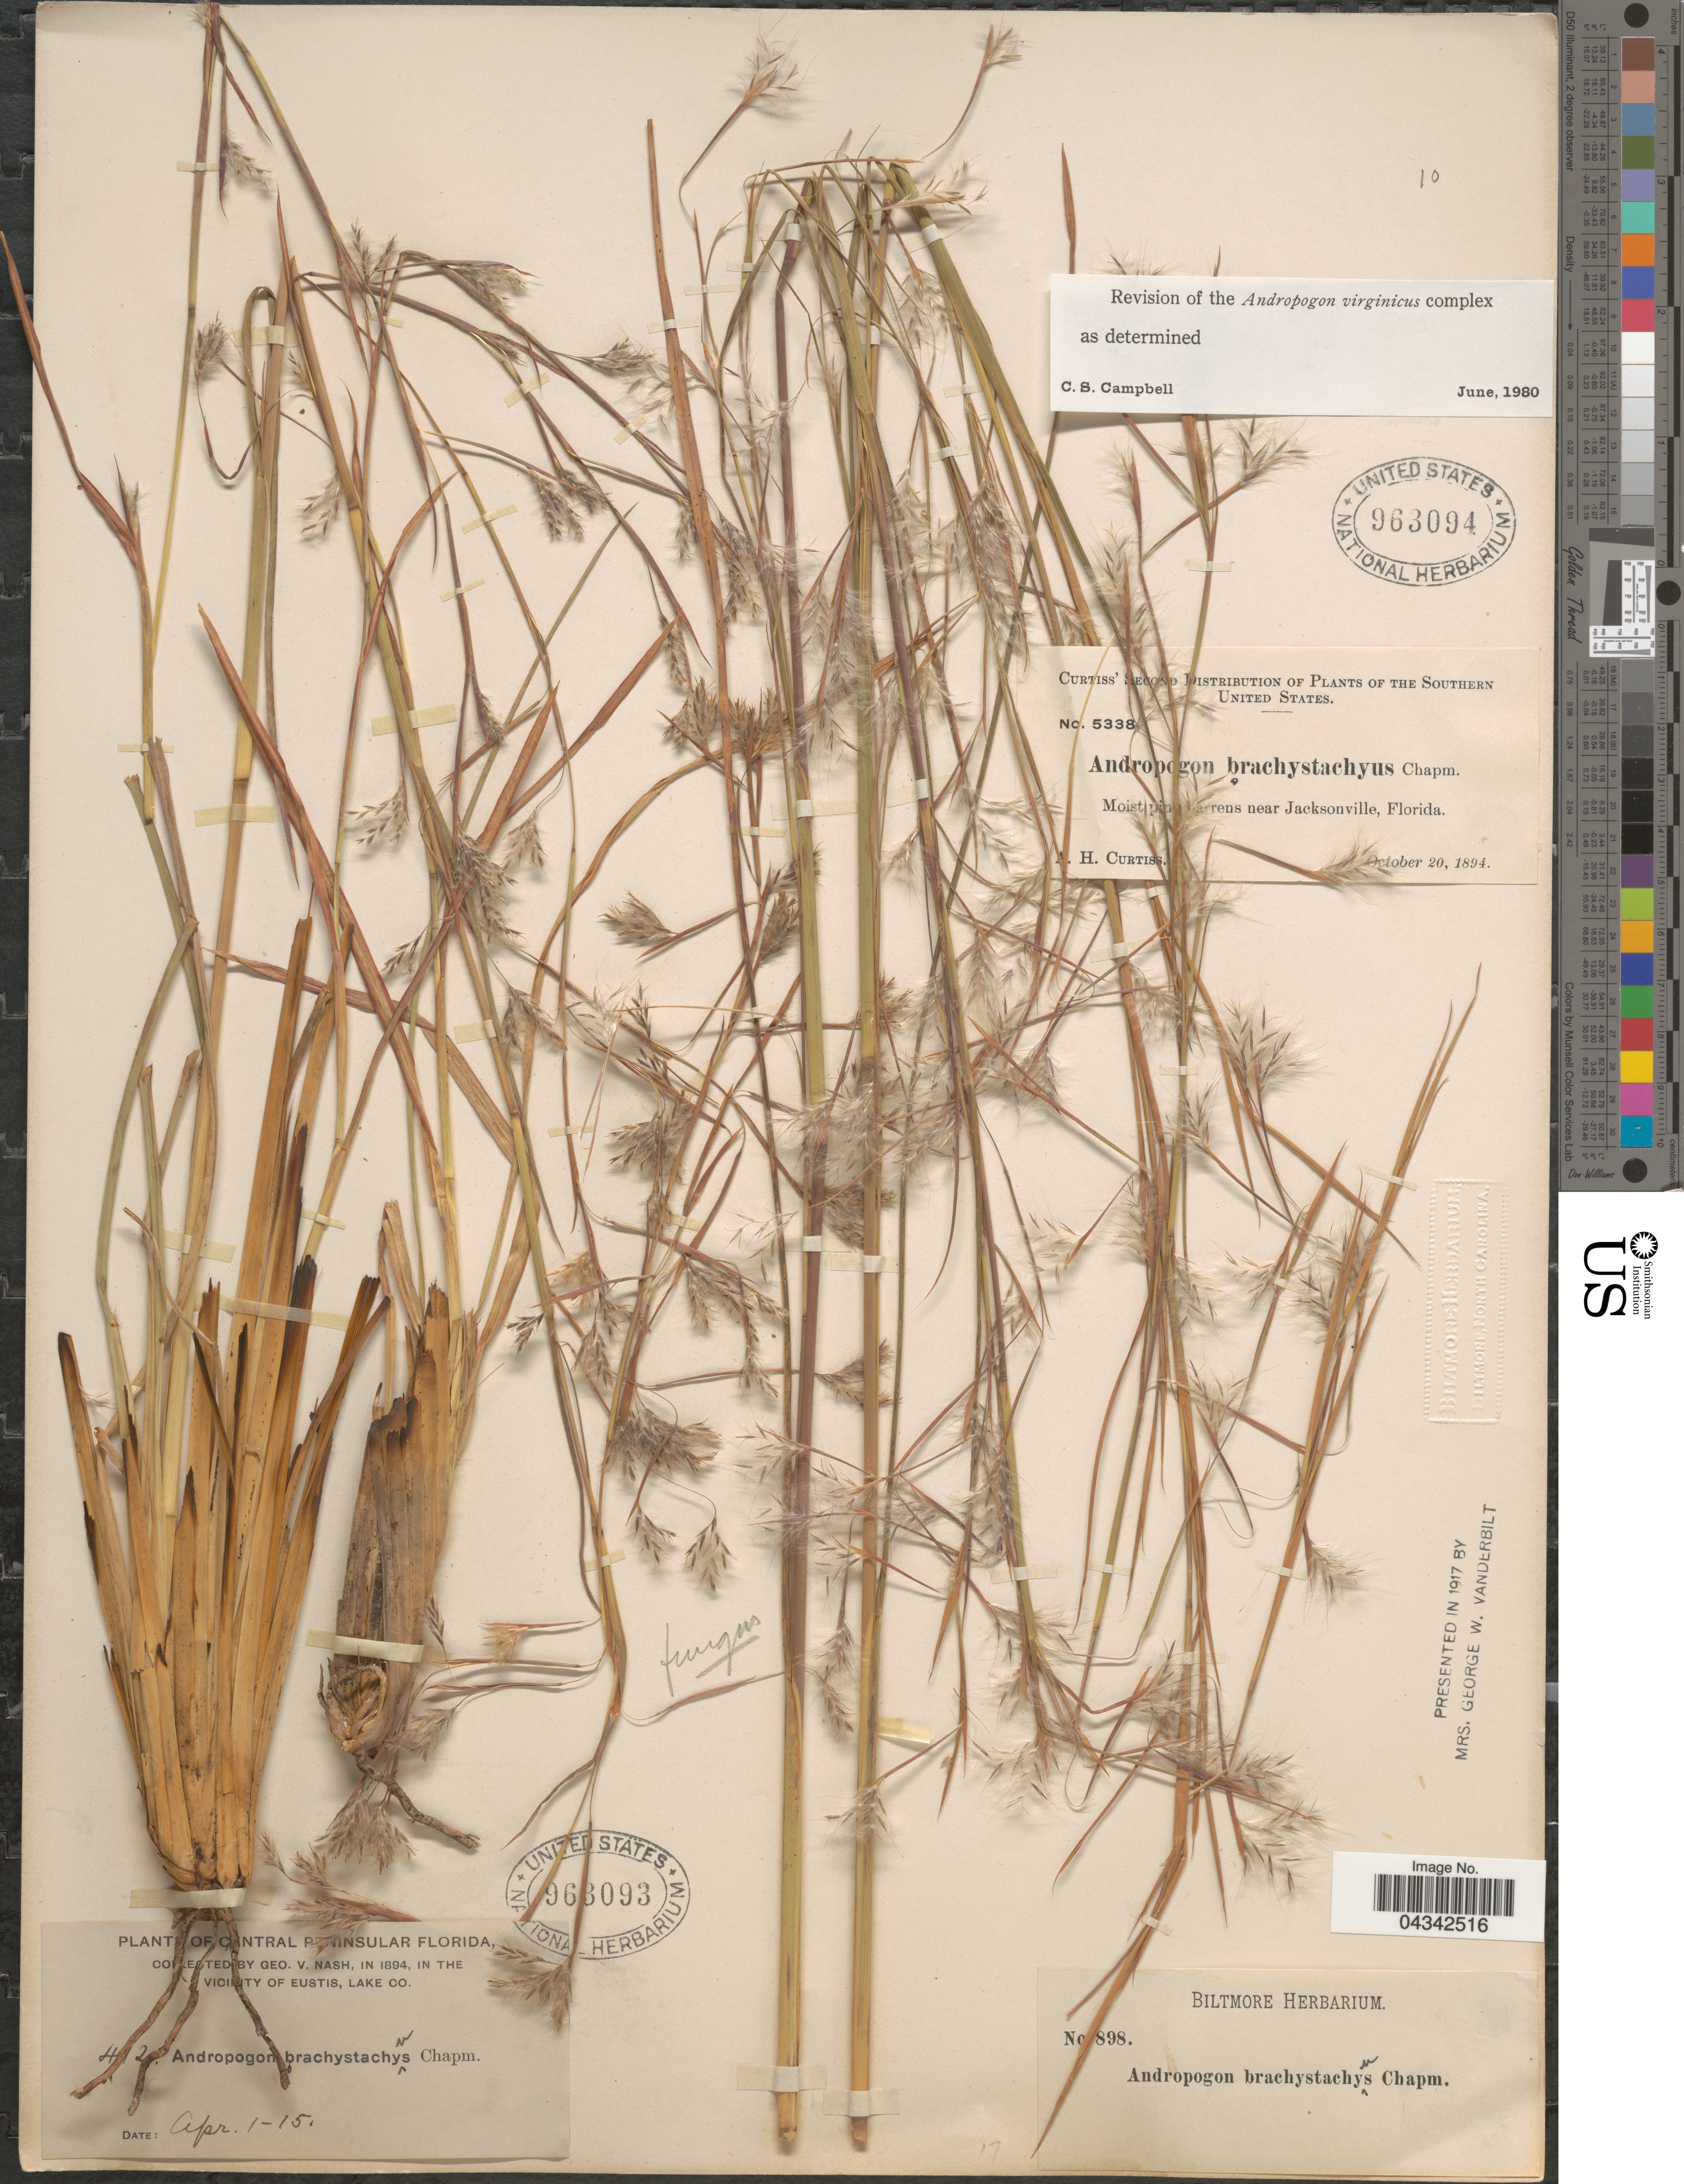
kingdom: Plantae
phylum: Tracheophyta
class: Liliopsida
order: Poales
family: Poaceae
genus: Andropogon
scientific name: Andropogon brachystachyus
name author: Chapm.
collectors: G. V. Nash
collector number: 4!2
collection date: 1894-04-01/1894-04-15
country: United States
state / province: Florida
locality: Central Peninsular Florida, in the vicinity of Eustis, Lake Co.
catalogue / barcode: US 963093-2